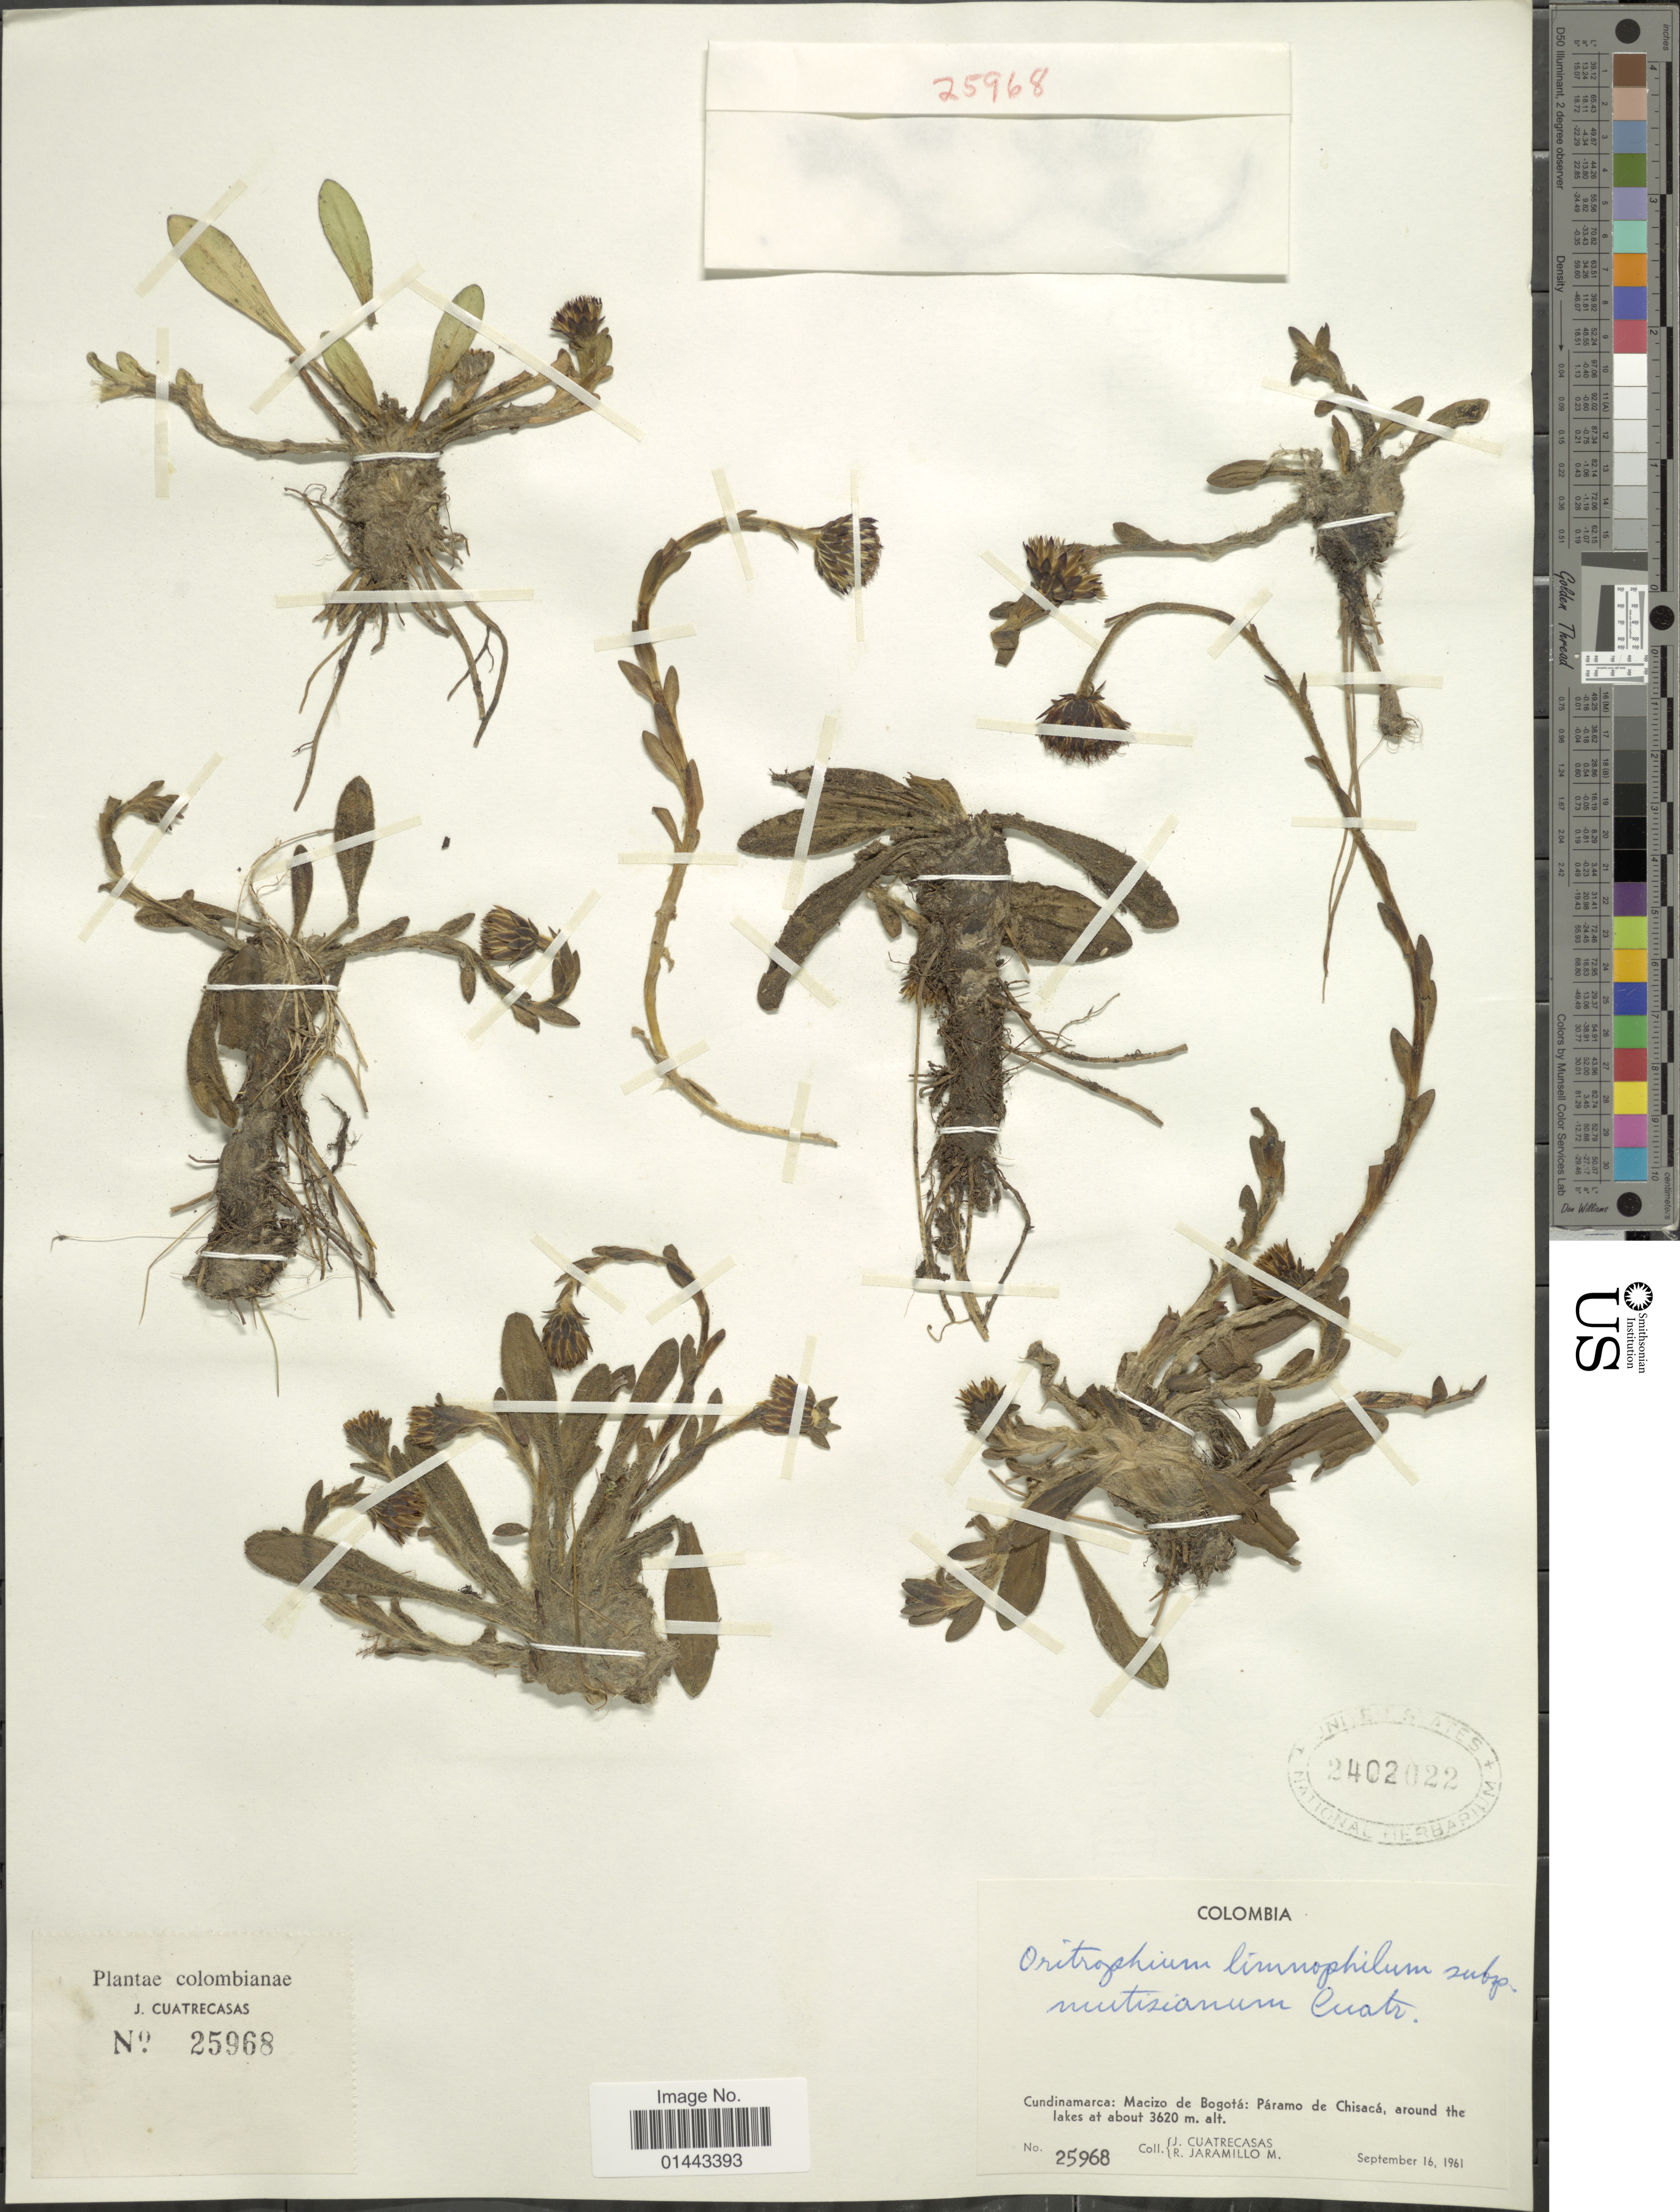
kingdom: Plantae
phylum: Tracheophyta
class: Magnoliopsida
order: Asterales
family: Asteraceae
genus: Oritrophium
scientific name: Oritrophium limnophilum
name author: (Sch. Bip.) Cuatrec.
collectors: J. Cuatrecasas & R. Jaramillo M.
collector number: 25968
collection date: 1961-09-16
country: Colombia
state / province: Cundinamarca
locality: Macizo de Bogota: Paramo de Chisaca, around the lakes.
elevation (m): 3620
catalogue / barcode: US 2402022